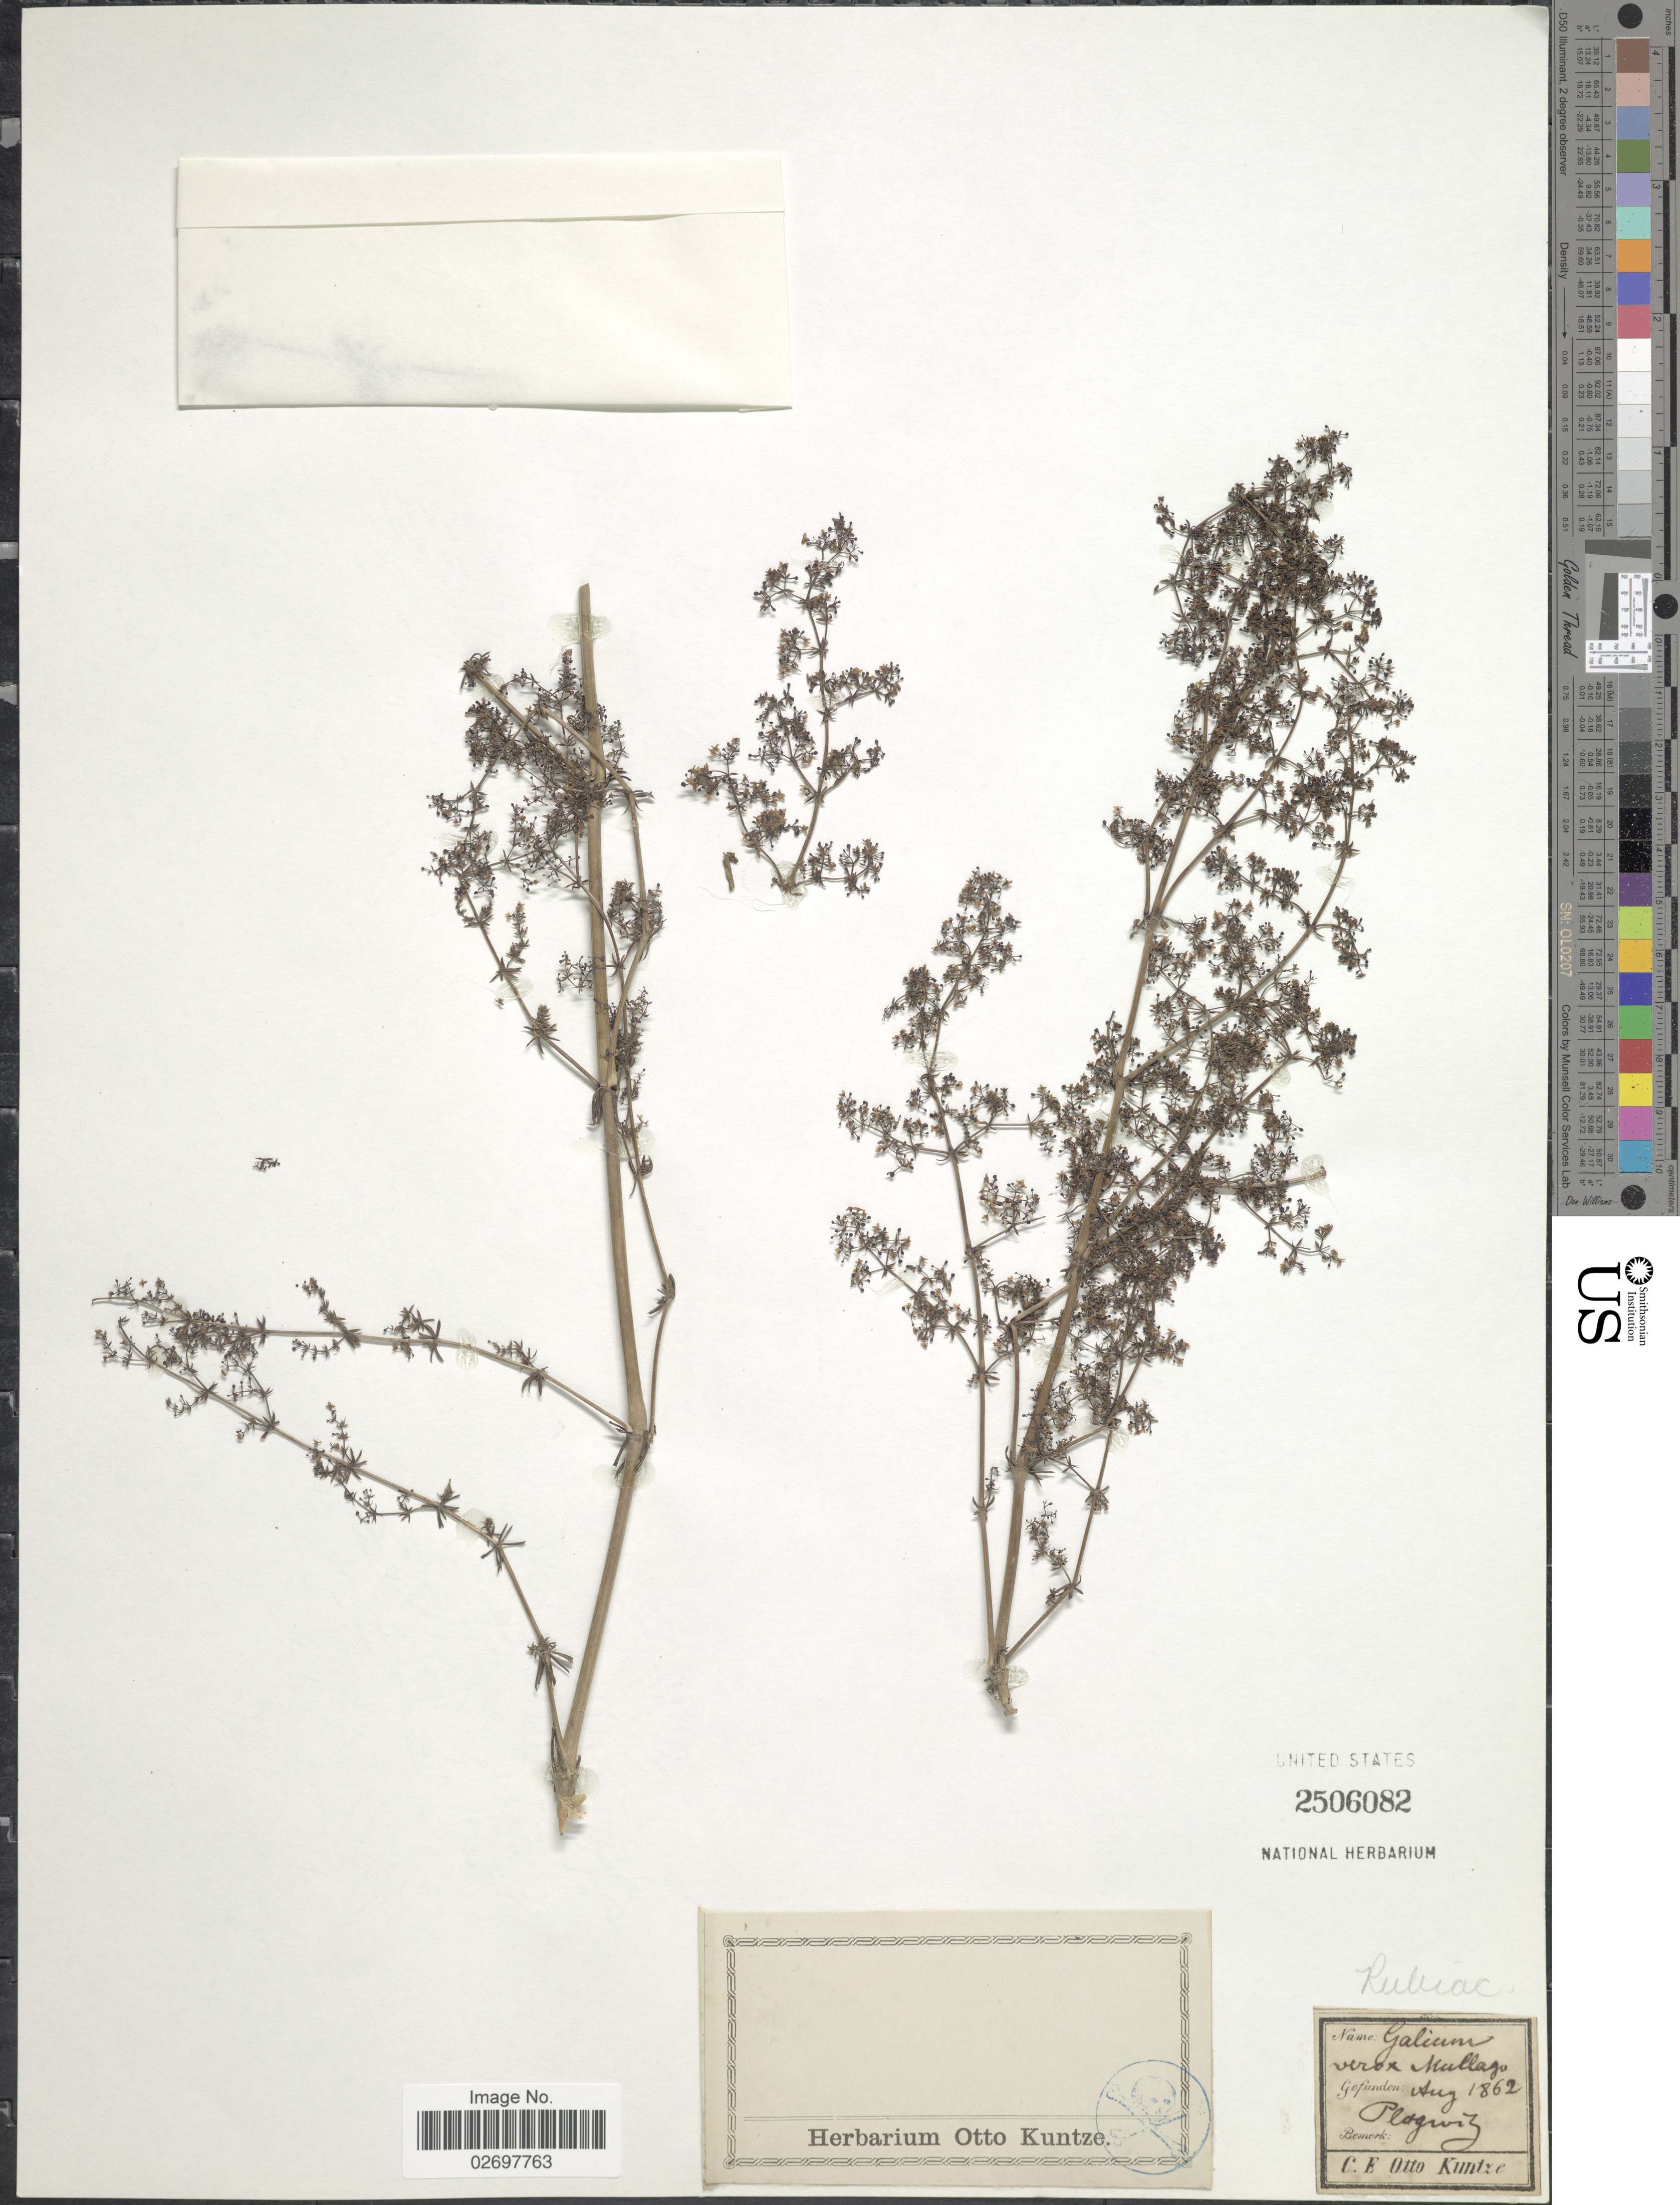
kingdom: Plantae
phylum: Tracheophyta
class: Magnoliopsida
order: Gentianales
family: Rubiaceae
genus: Galium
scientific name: Galium verum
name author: L.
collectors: C.E.O. Kuntze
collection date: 1862-08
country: Germany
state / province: Sachsen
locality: Plagwitz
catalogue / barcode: US 2506082